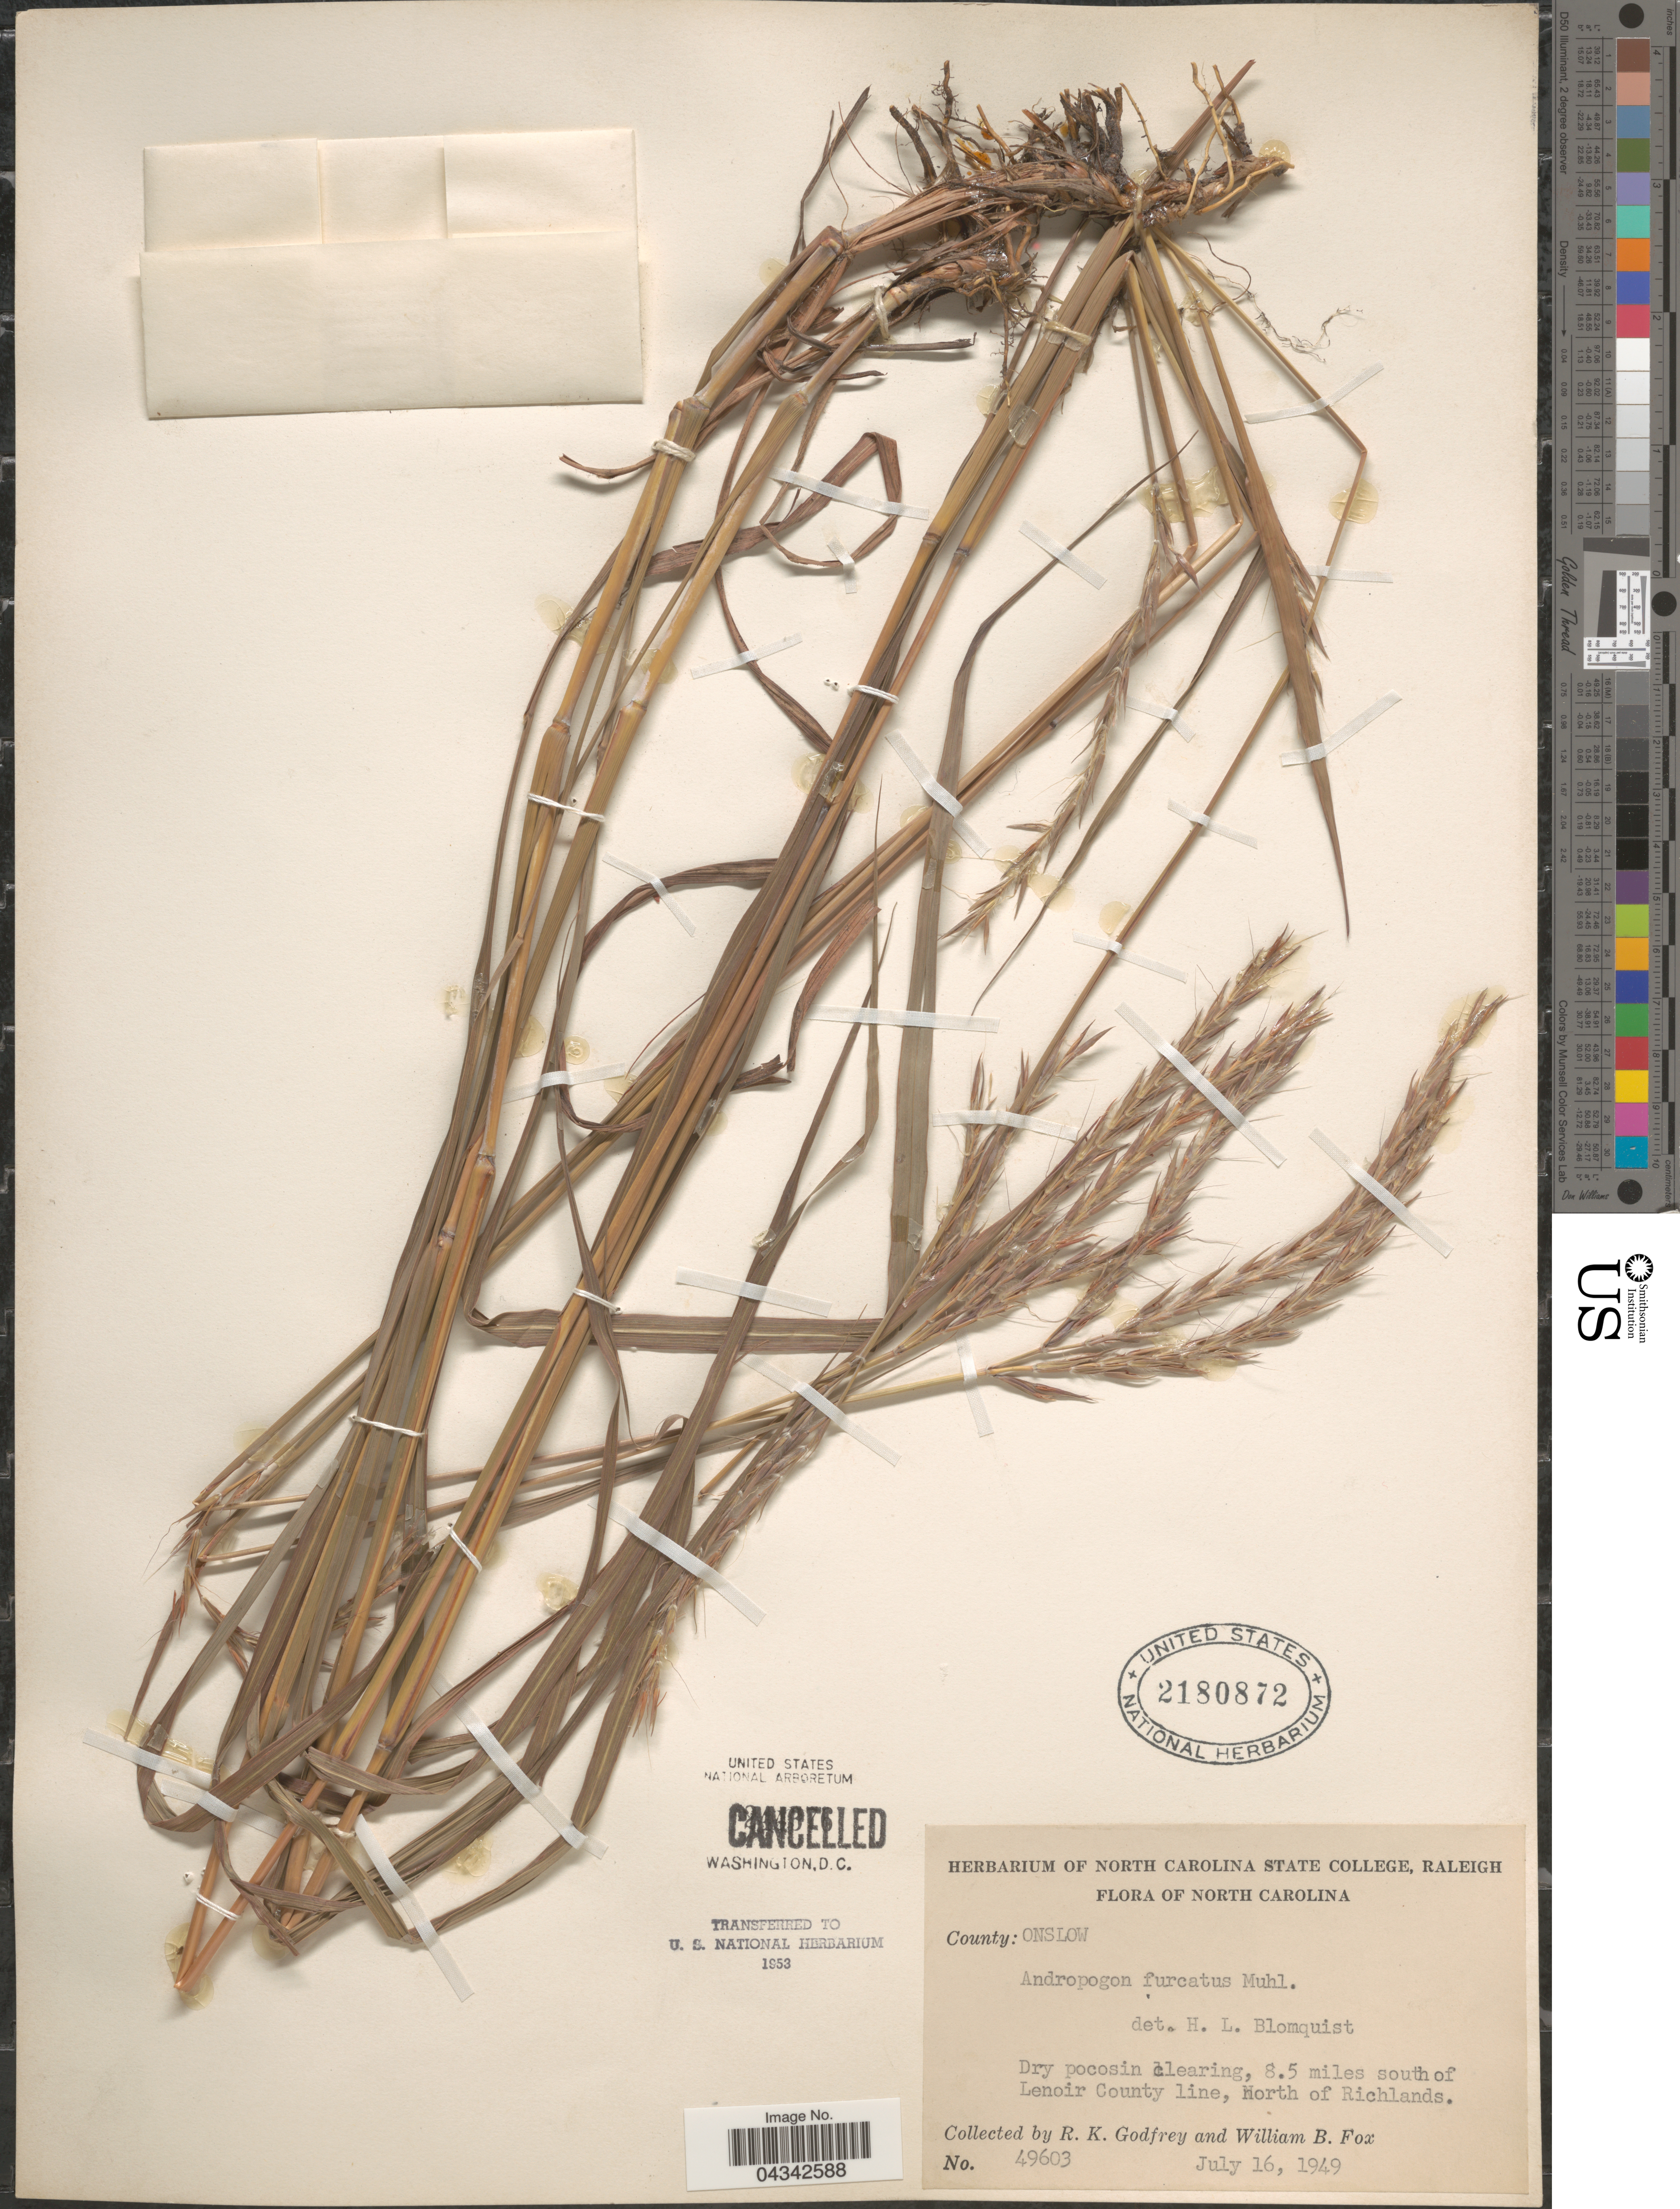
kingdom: Plantae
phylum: Tracheophyta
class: Liliopsida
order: Poales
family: Poaceae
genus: Andropogon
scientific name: Andropogon gerardii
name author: Vitman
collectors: R. K. Godfrey & W. B. Fox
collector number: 49603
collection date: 1949-07-16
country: United States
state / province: North Carolina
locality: County: Onslow. Dry pocosin clearing, 8.5 miles south of Lenoir County line, North of Richlands.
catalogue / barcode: US 2180872